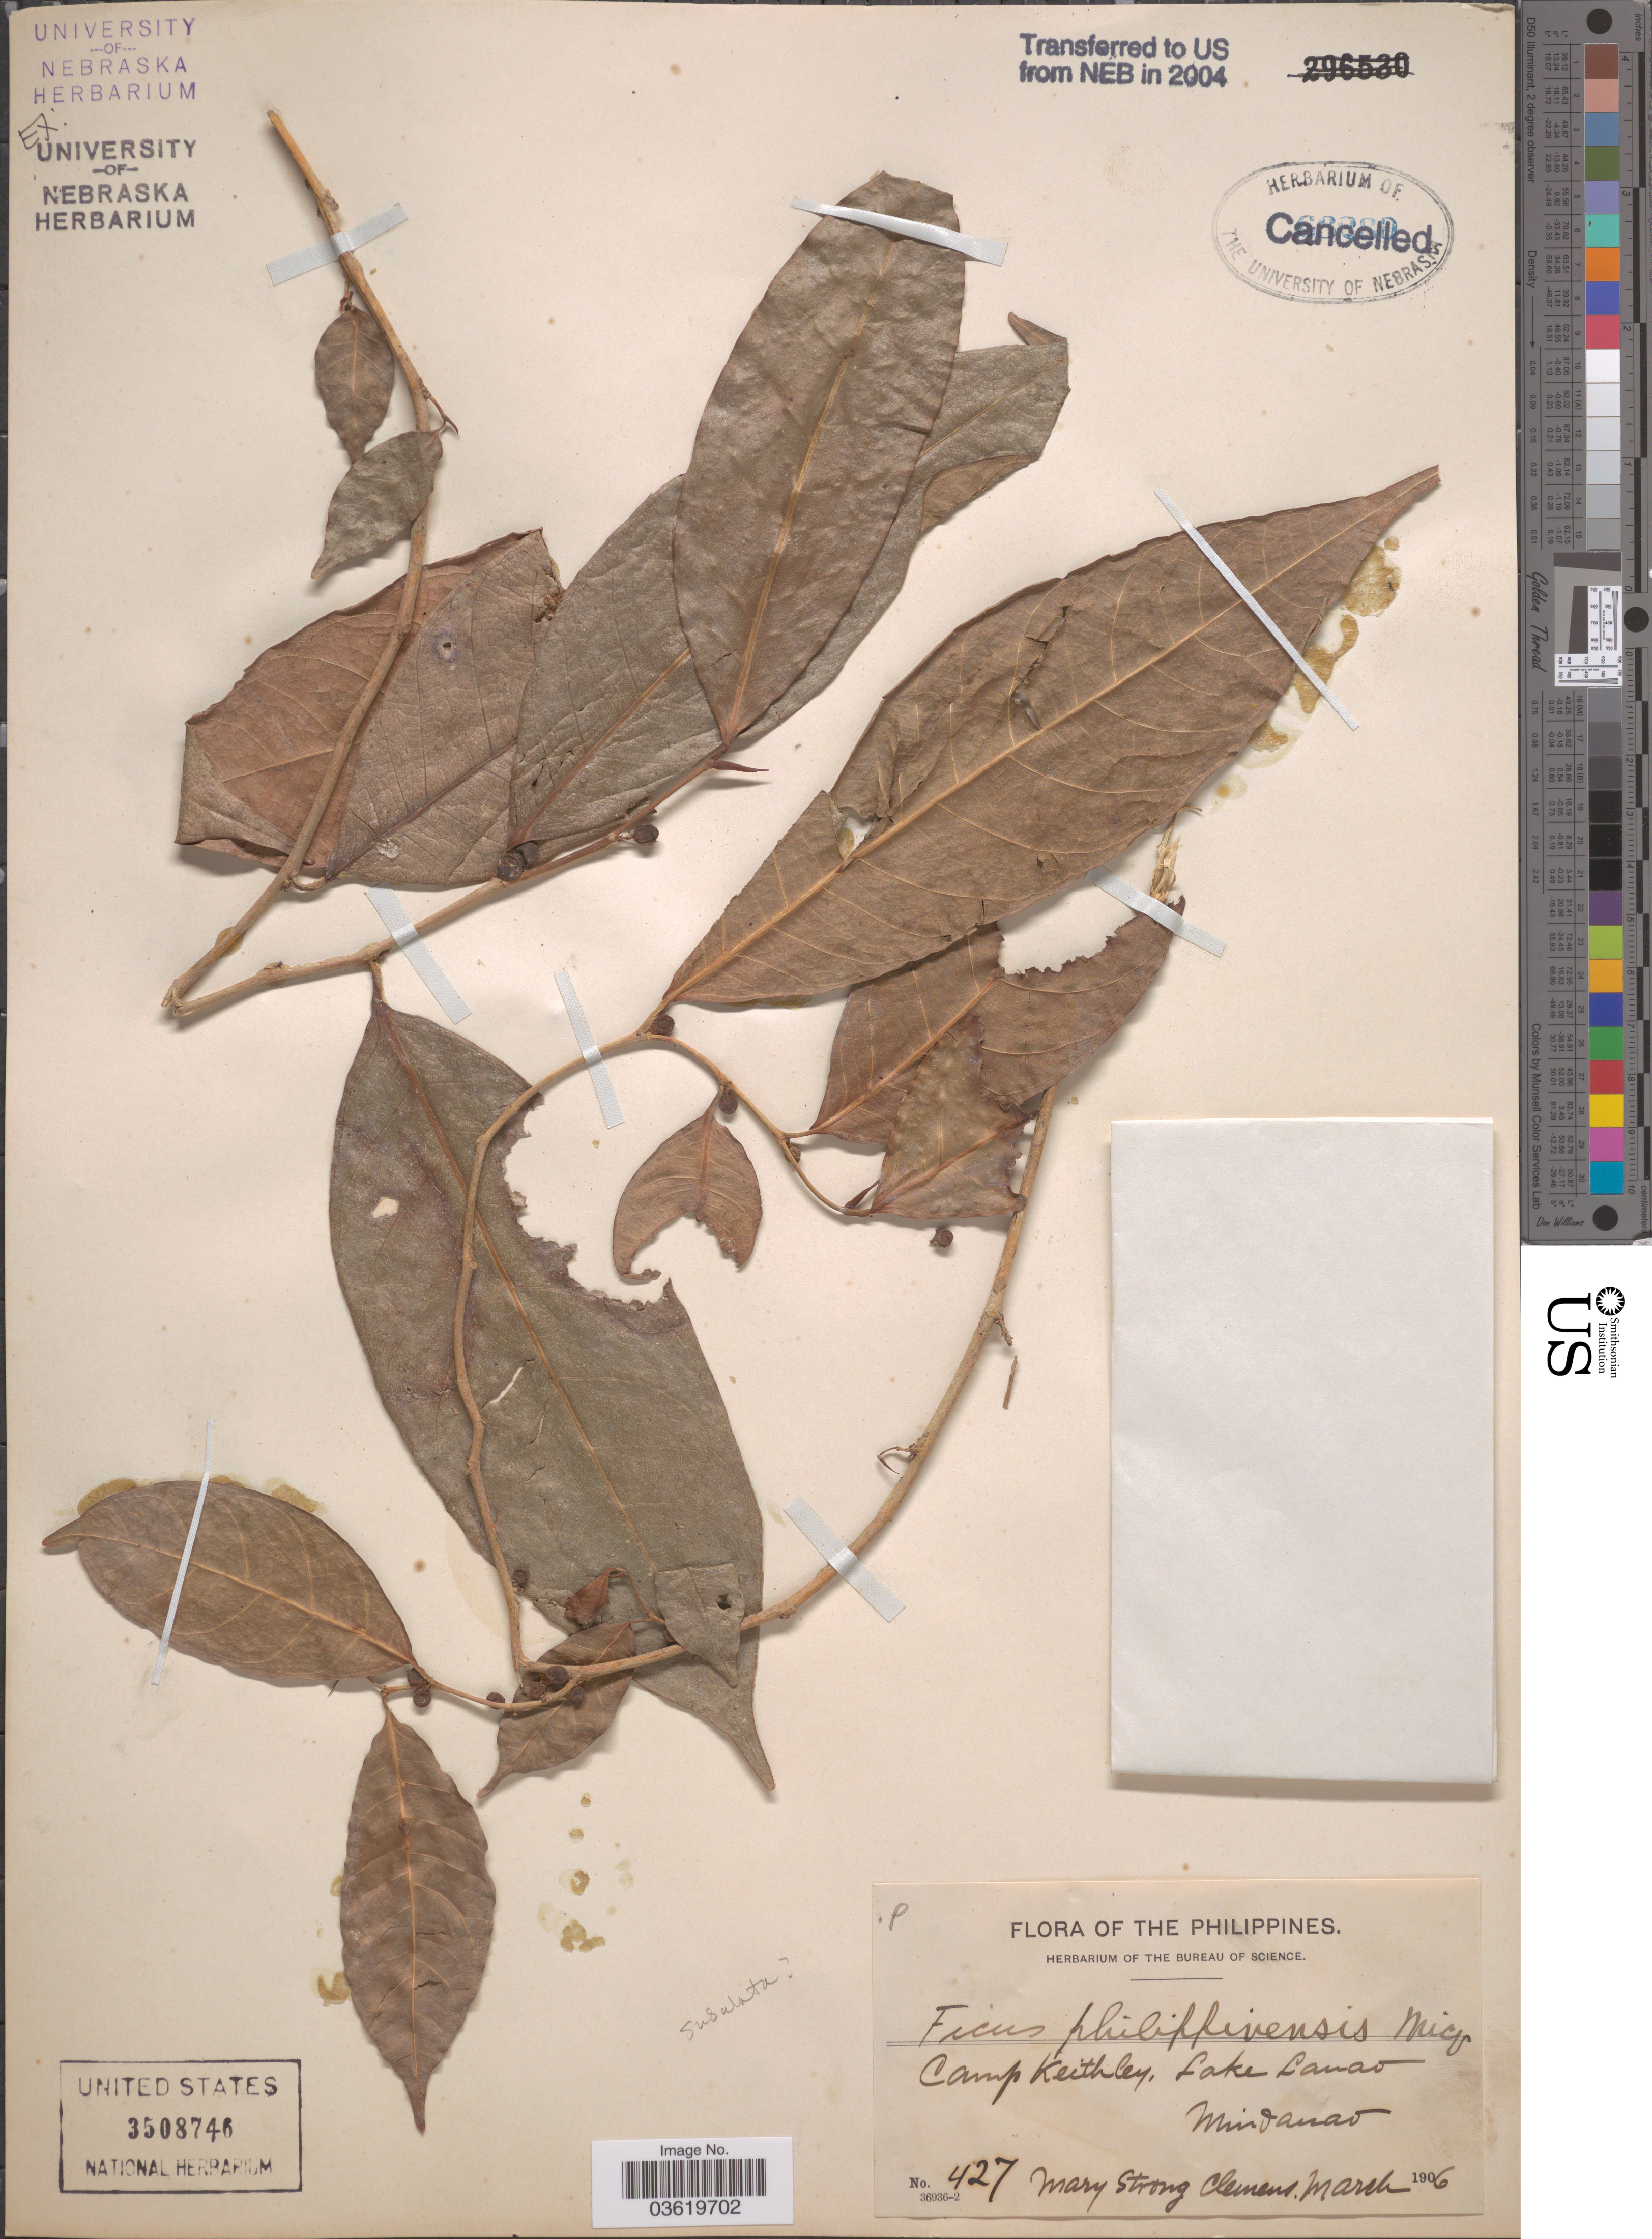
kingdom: Plantae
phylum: Tracheophyta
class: Magnoliopsida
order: Rosales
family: Moraceae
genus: Ficus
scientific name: Ficus subulata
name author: Blume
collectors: M. S. Clemens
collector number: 427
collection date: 1906-03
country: Philippines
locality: Camp Keithley, Lake Lanao. Mindanao.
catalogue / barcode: US 3508746